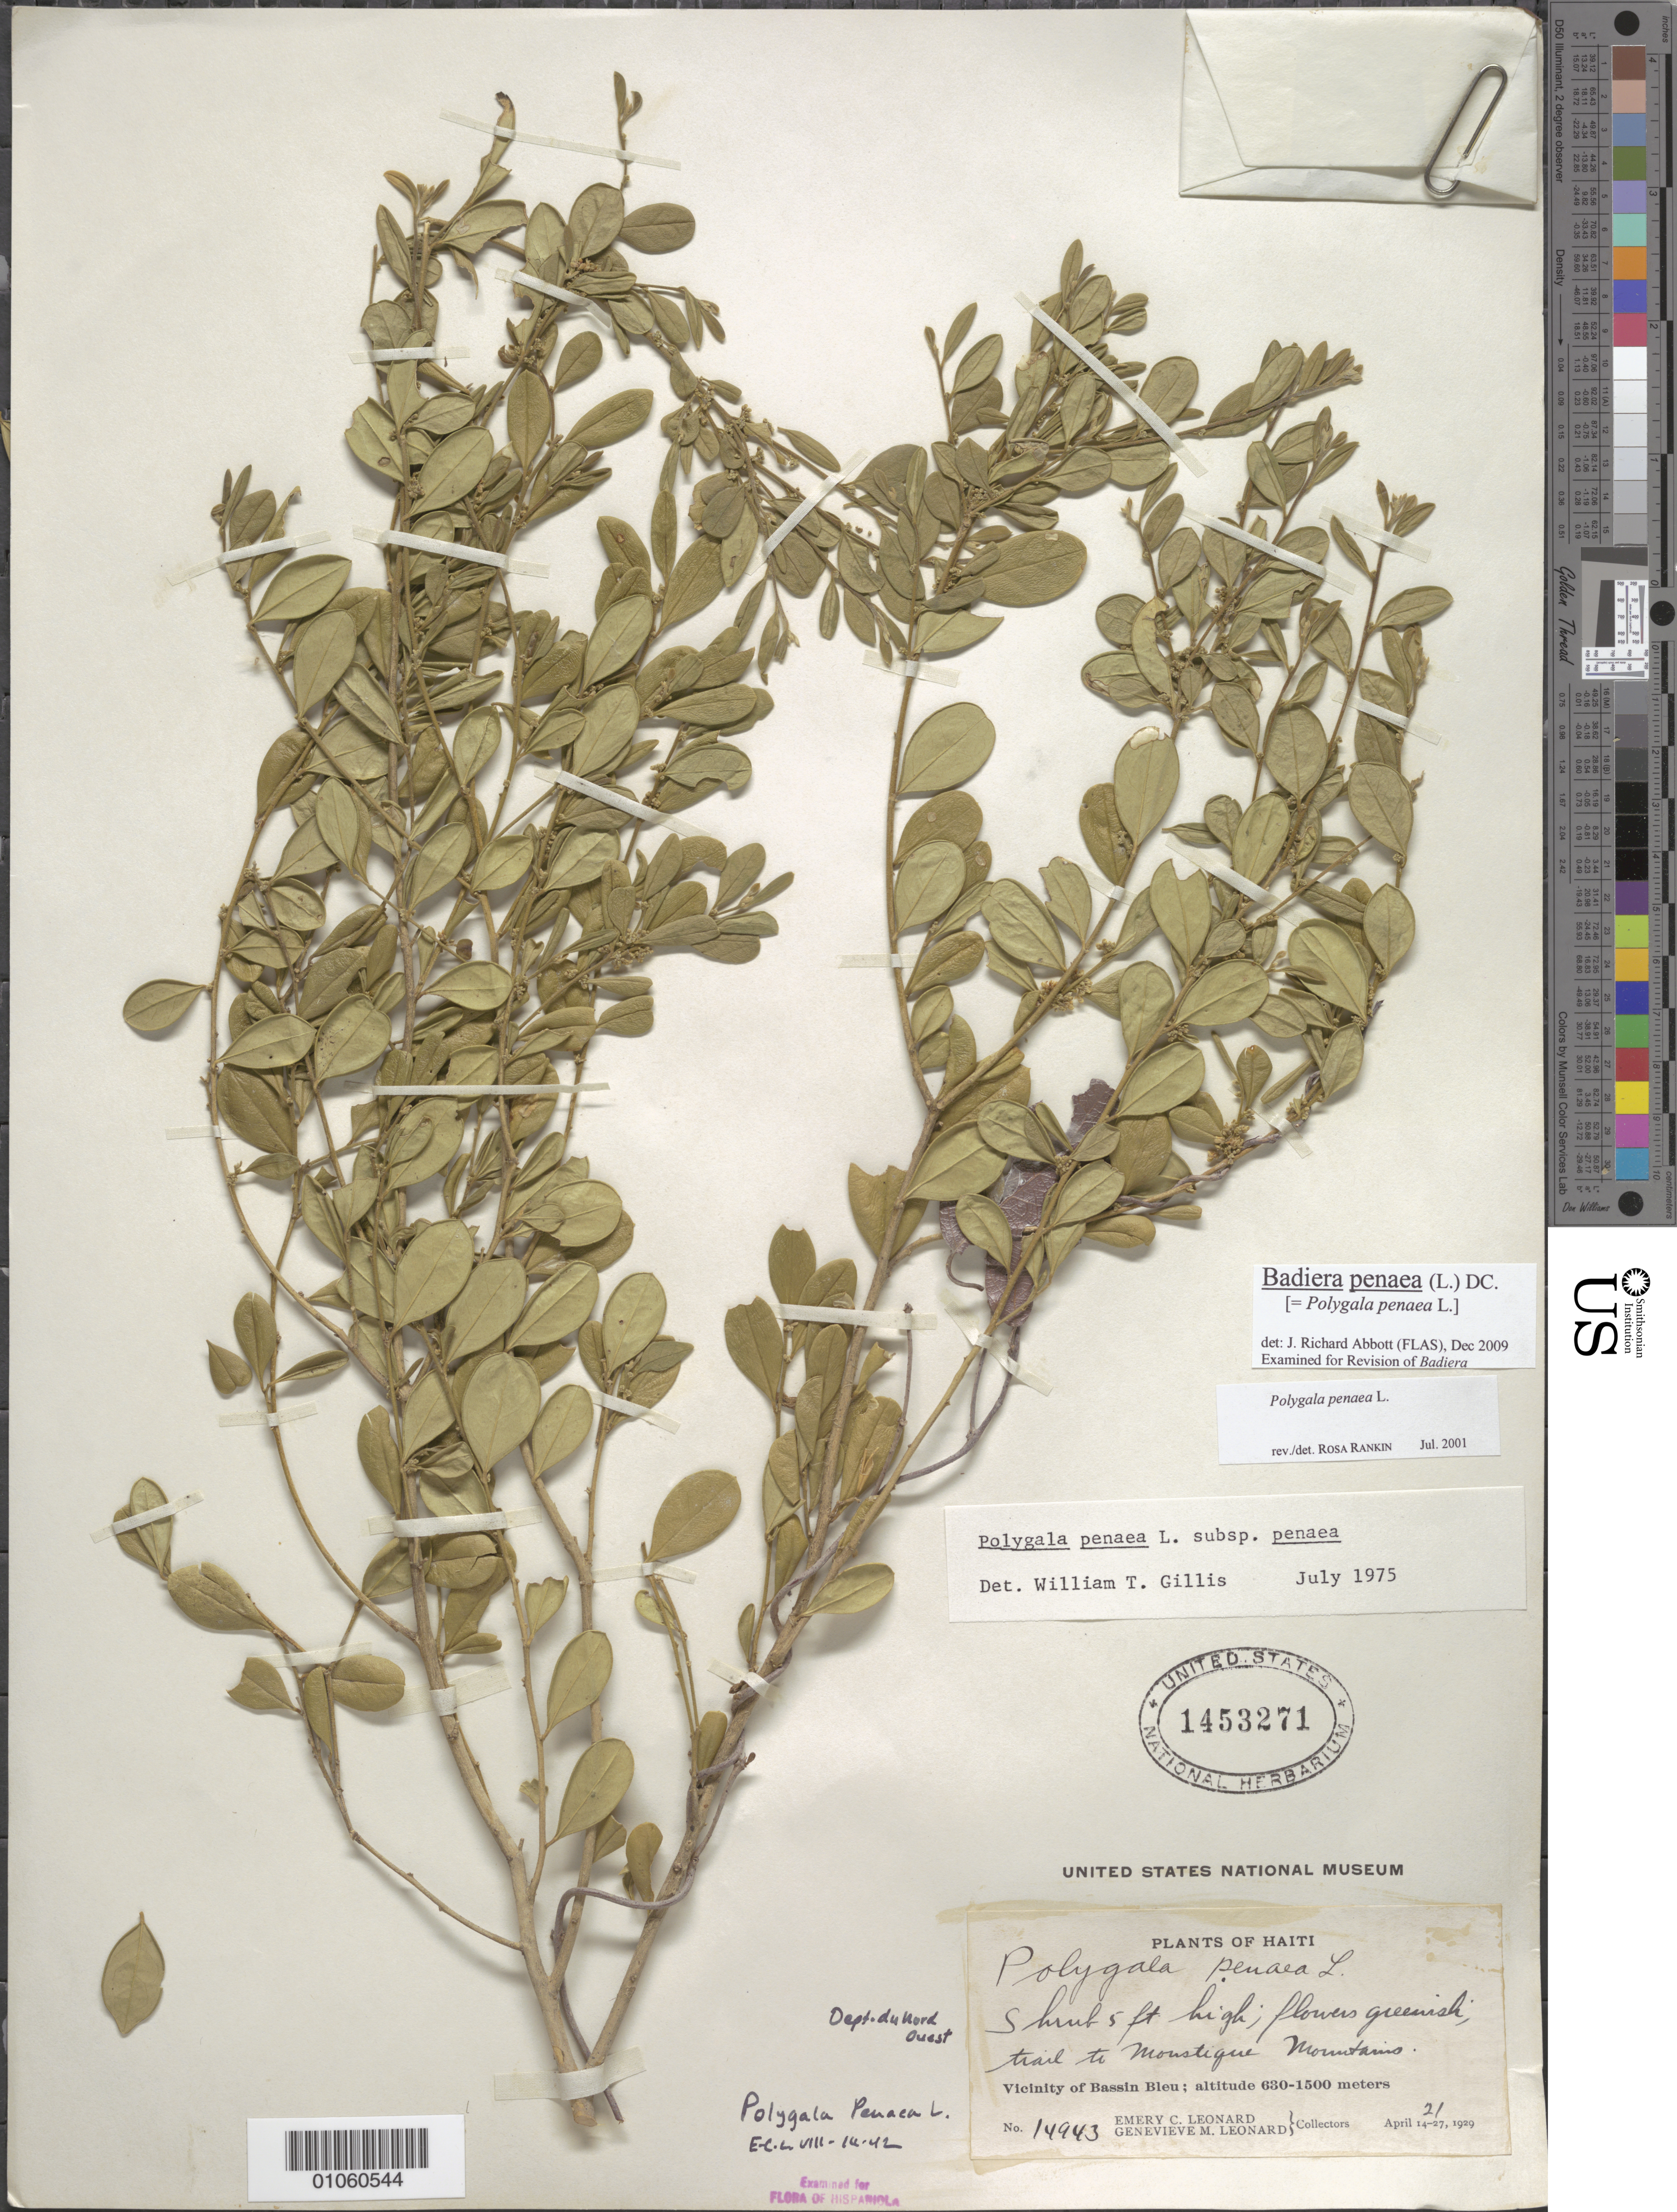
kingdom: Plantae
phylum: Tracheophyta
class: Magnoliopsida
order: Fabales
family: Polygalaceae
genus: Badiera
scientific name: Badiera penaea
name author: (L.) DC.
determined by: Abbott, J. R., (FLAS)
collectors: E. C. Leonard & G. M. Leonard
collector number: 14943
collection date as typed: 21 Apr 1929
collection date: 1929-04-21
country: Haiti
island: Hispaniola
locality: Bassin Bleu vicinity, trail to Monstique Mountains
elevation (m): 630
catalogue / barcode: US 1453271